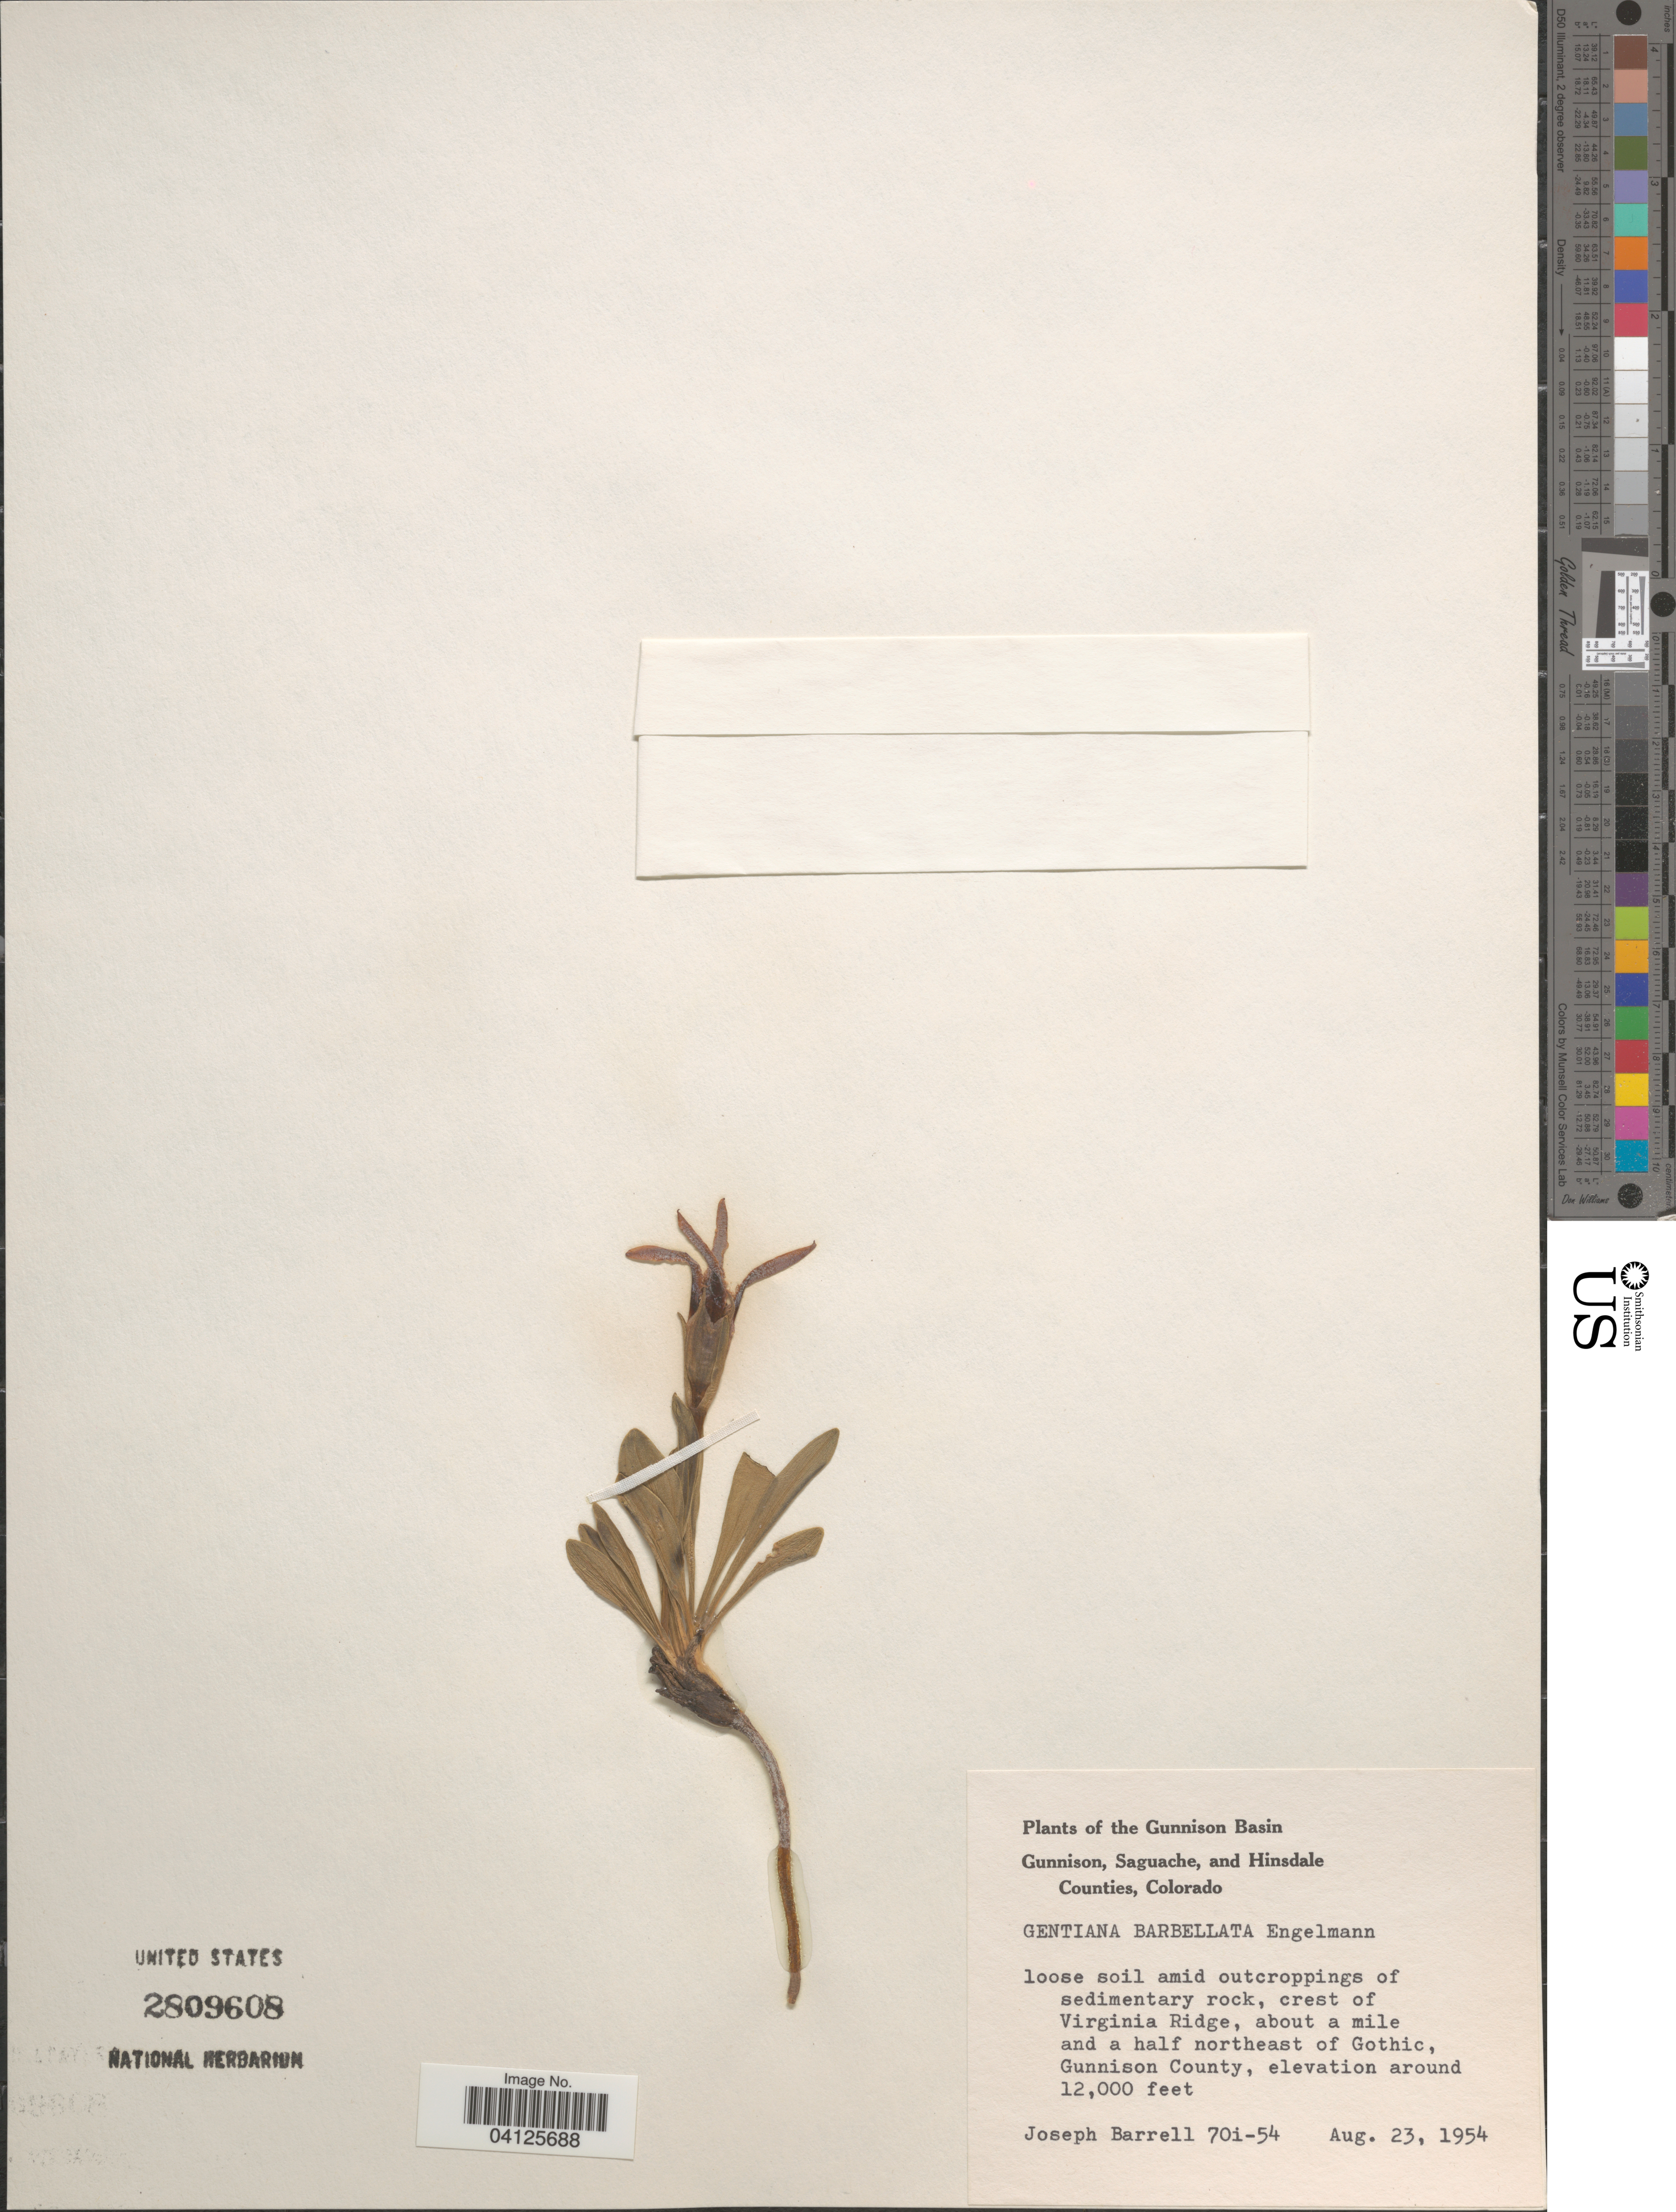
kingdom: Plantae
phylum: Tracheophyta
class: Magnoliopsida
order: Gentianales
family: Gentianaceae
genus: Gentiana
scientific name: Gentiana barbellata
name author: Engelm.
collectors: J. Barrell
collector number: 70i-54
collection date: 1954-08-23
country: United States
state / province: Colorado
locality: The Gunnison Bay. Crest of Virginia Ridge, about a mile and a half northeast of Gothic, Gunnison County.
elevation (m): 3658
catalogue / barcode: US 2809608